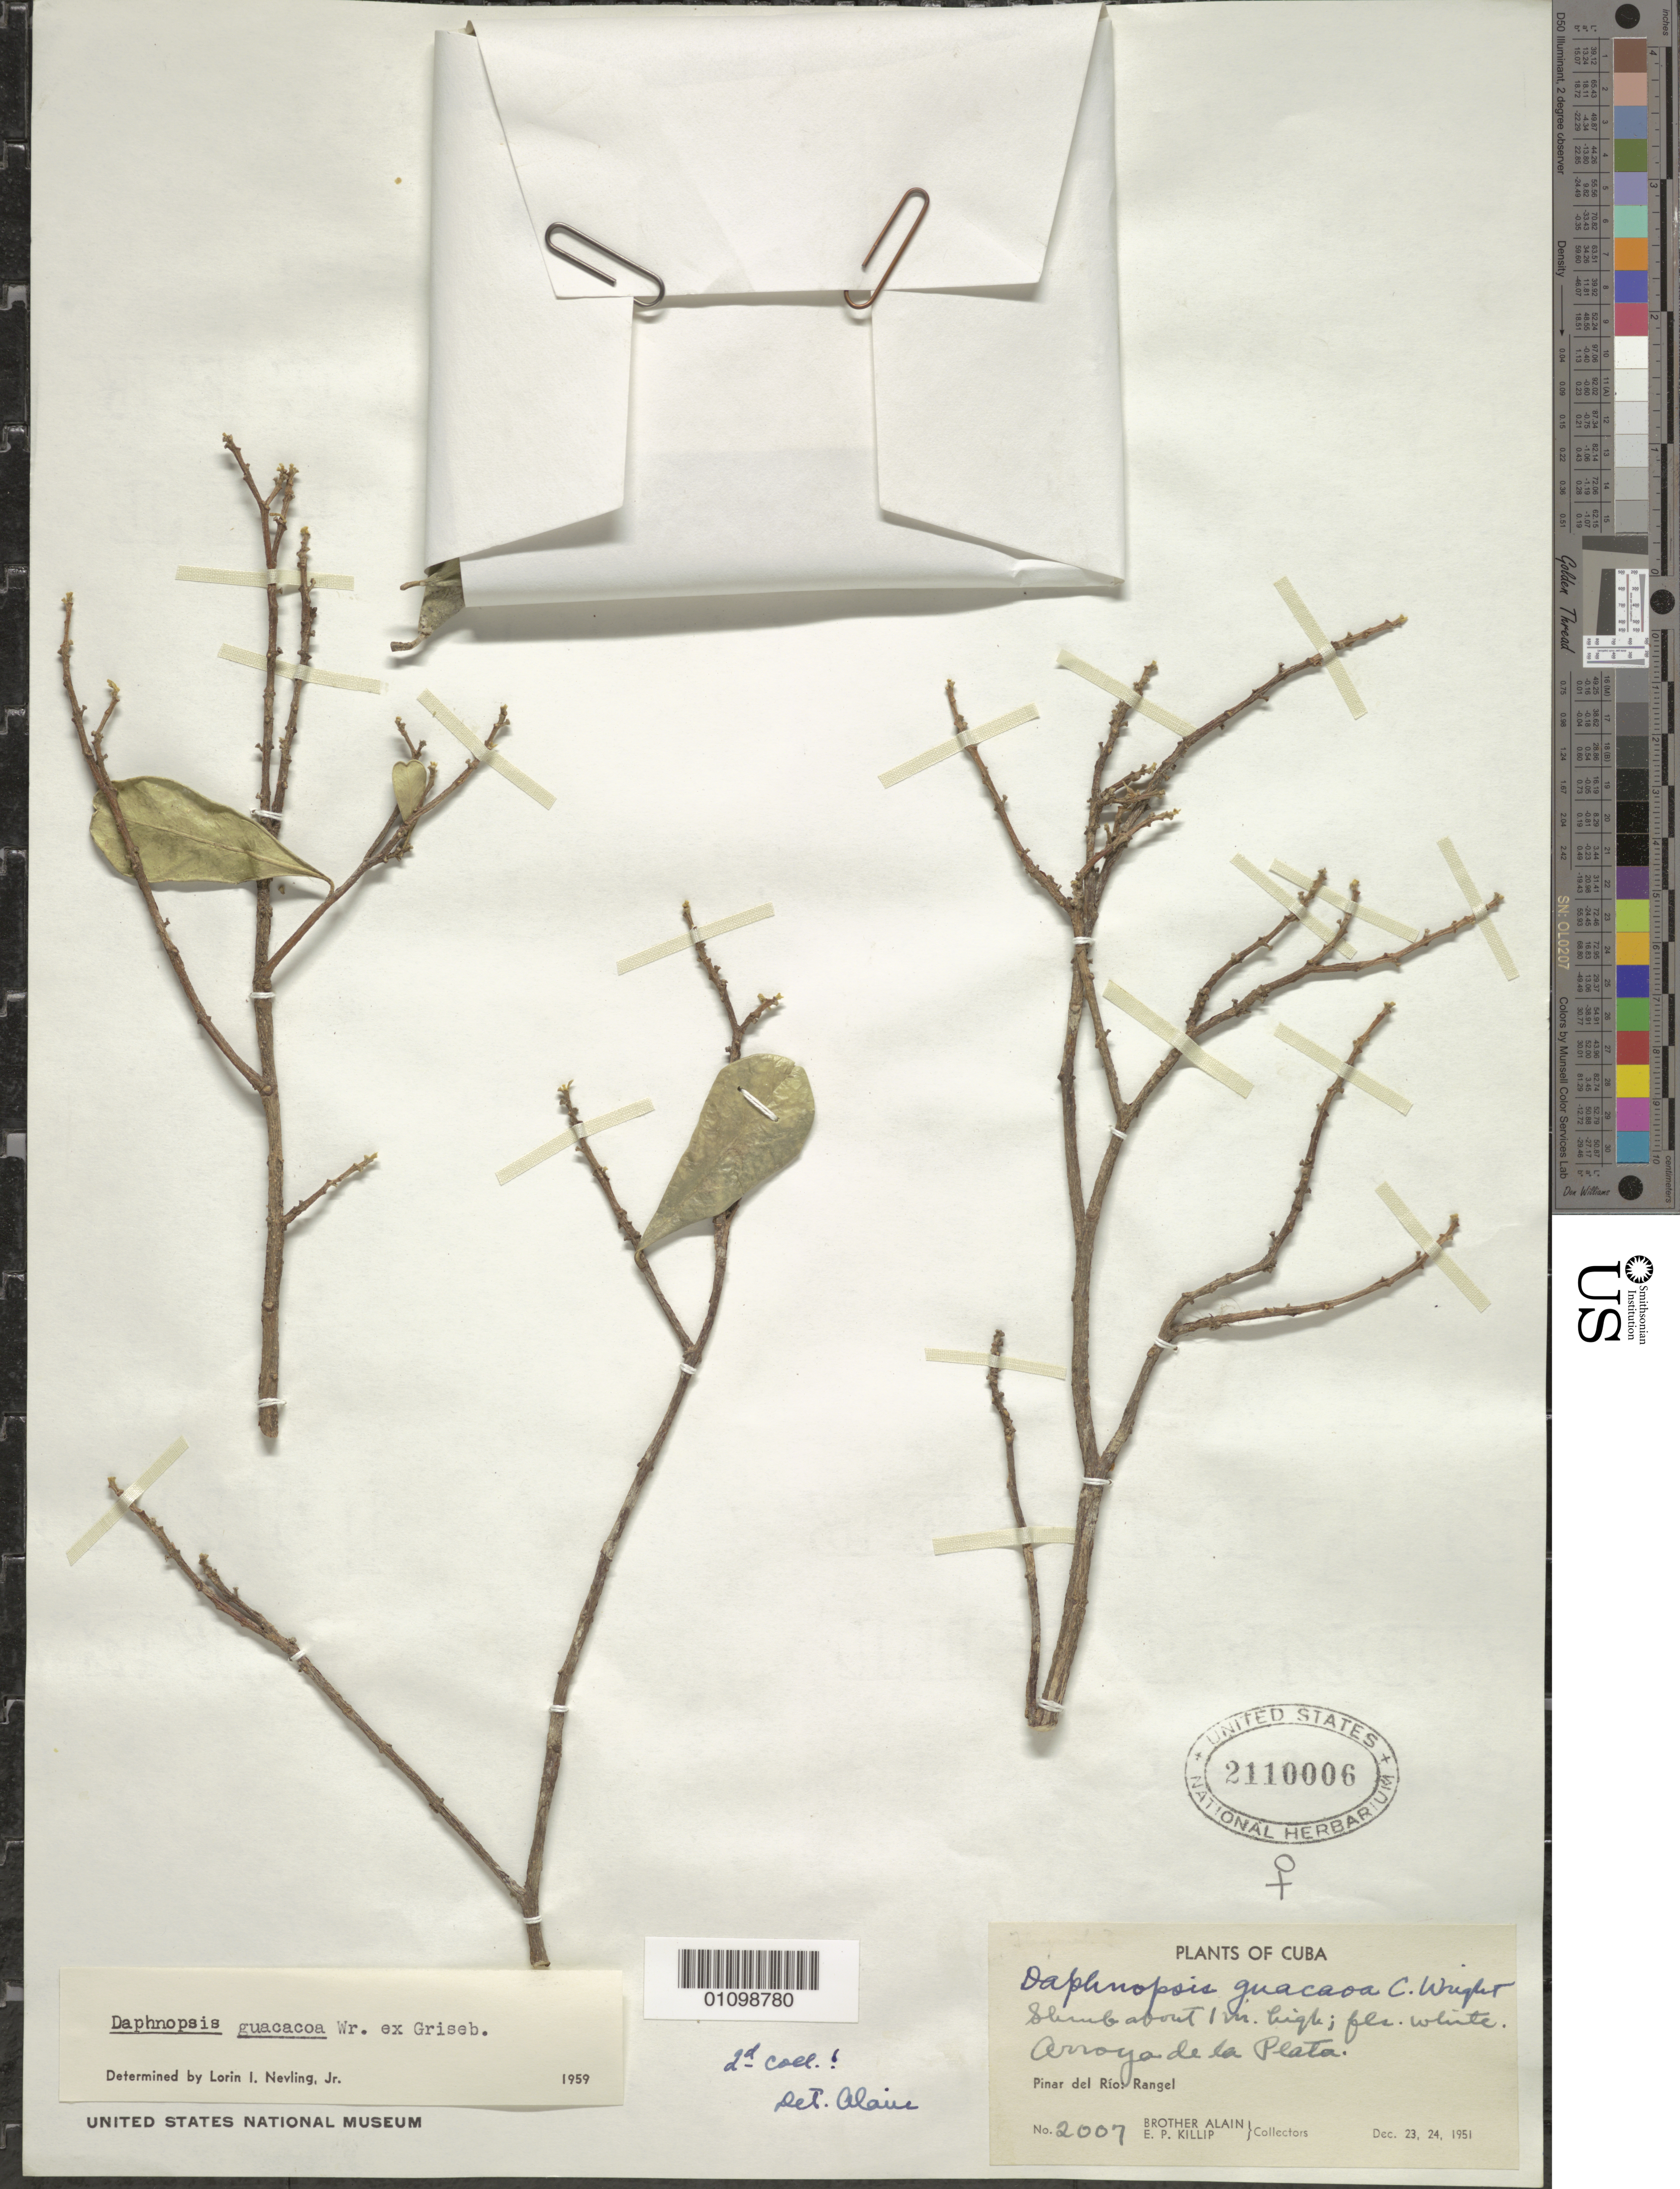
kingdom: Plantae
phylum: Tracheophyta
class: Magnoliopsida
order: Malvales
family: Thymelaeaceae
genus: Daphnopsis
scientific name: Daphnopsis guacacoa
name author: C. Wright ex Griseb.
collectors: A. H. Liogier & E. P. Killip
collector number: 2007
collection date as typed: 23 Dec 1951 to 24 Dec 1951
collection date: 1951-12-23/1951-12-24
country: Cuba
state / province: Pinar del Rio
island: Cuba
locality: Rangel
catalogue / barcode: US 2110006